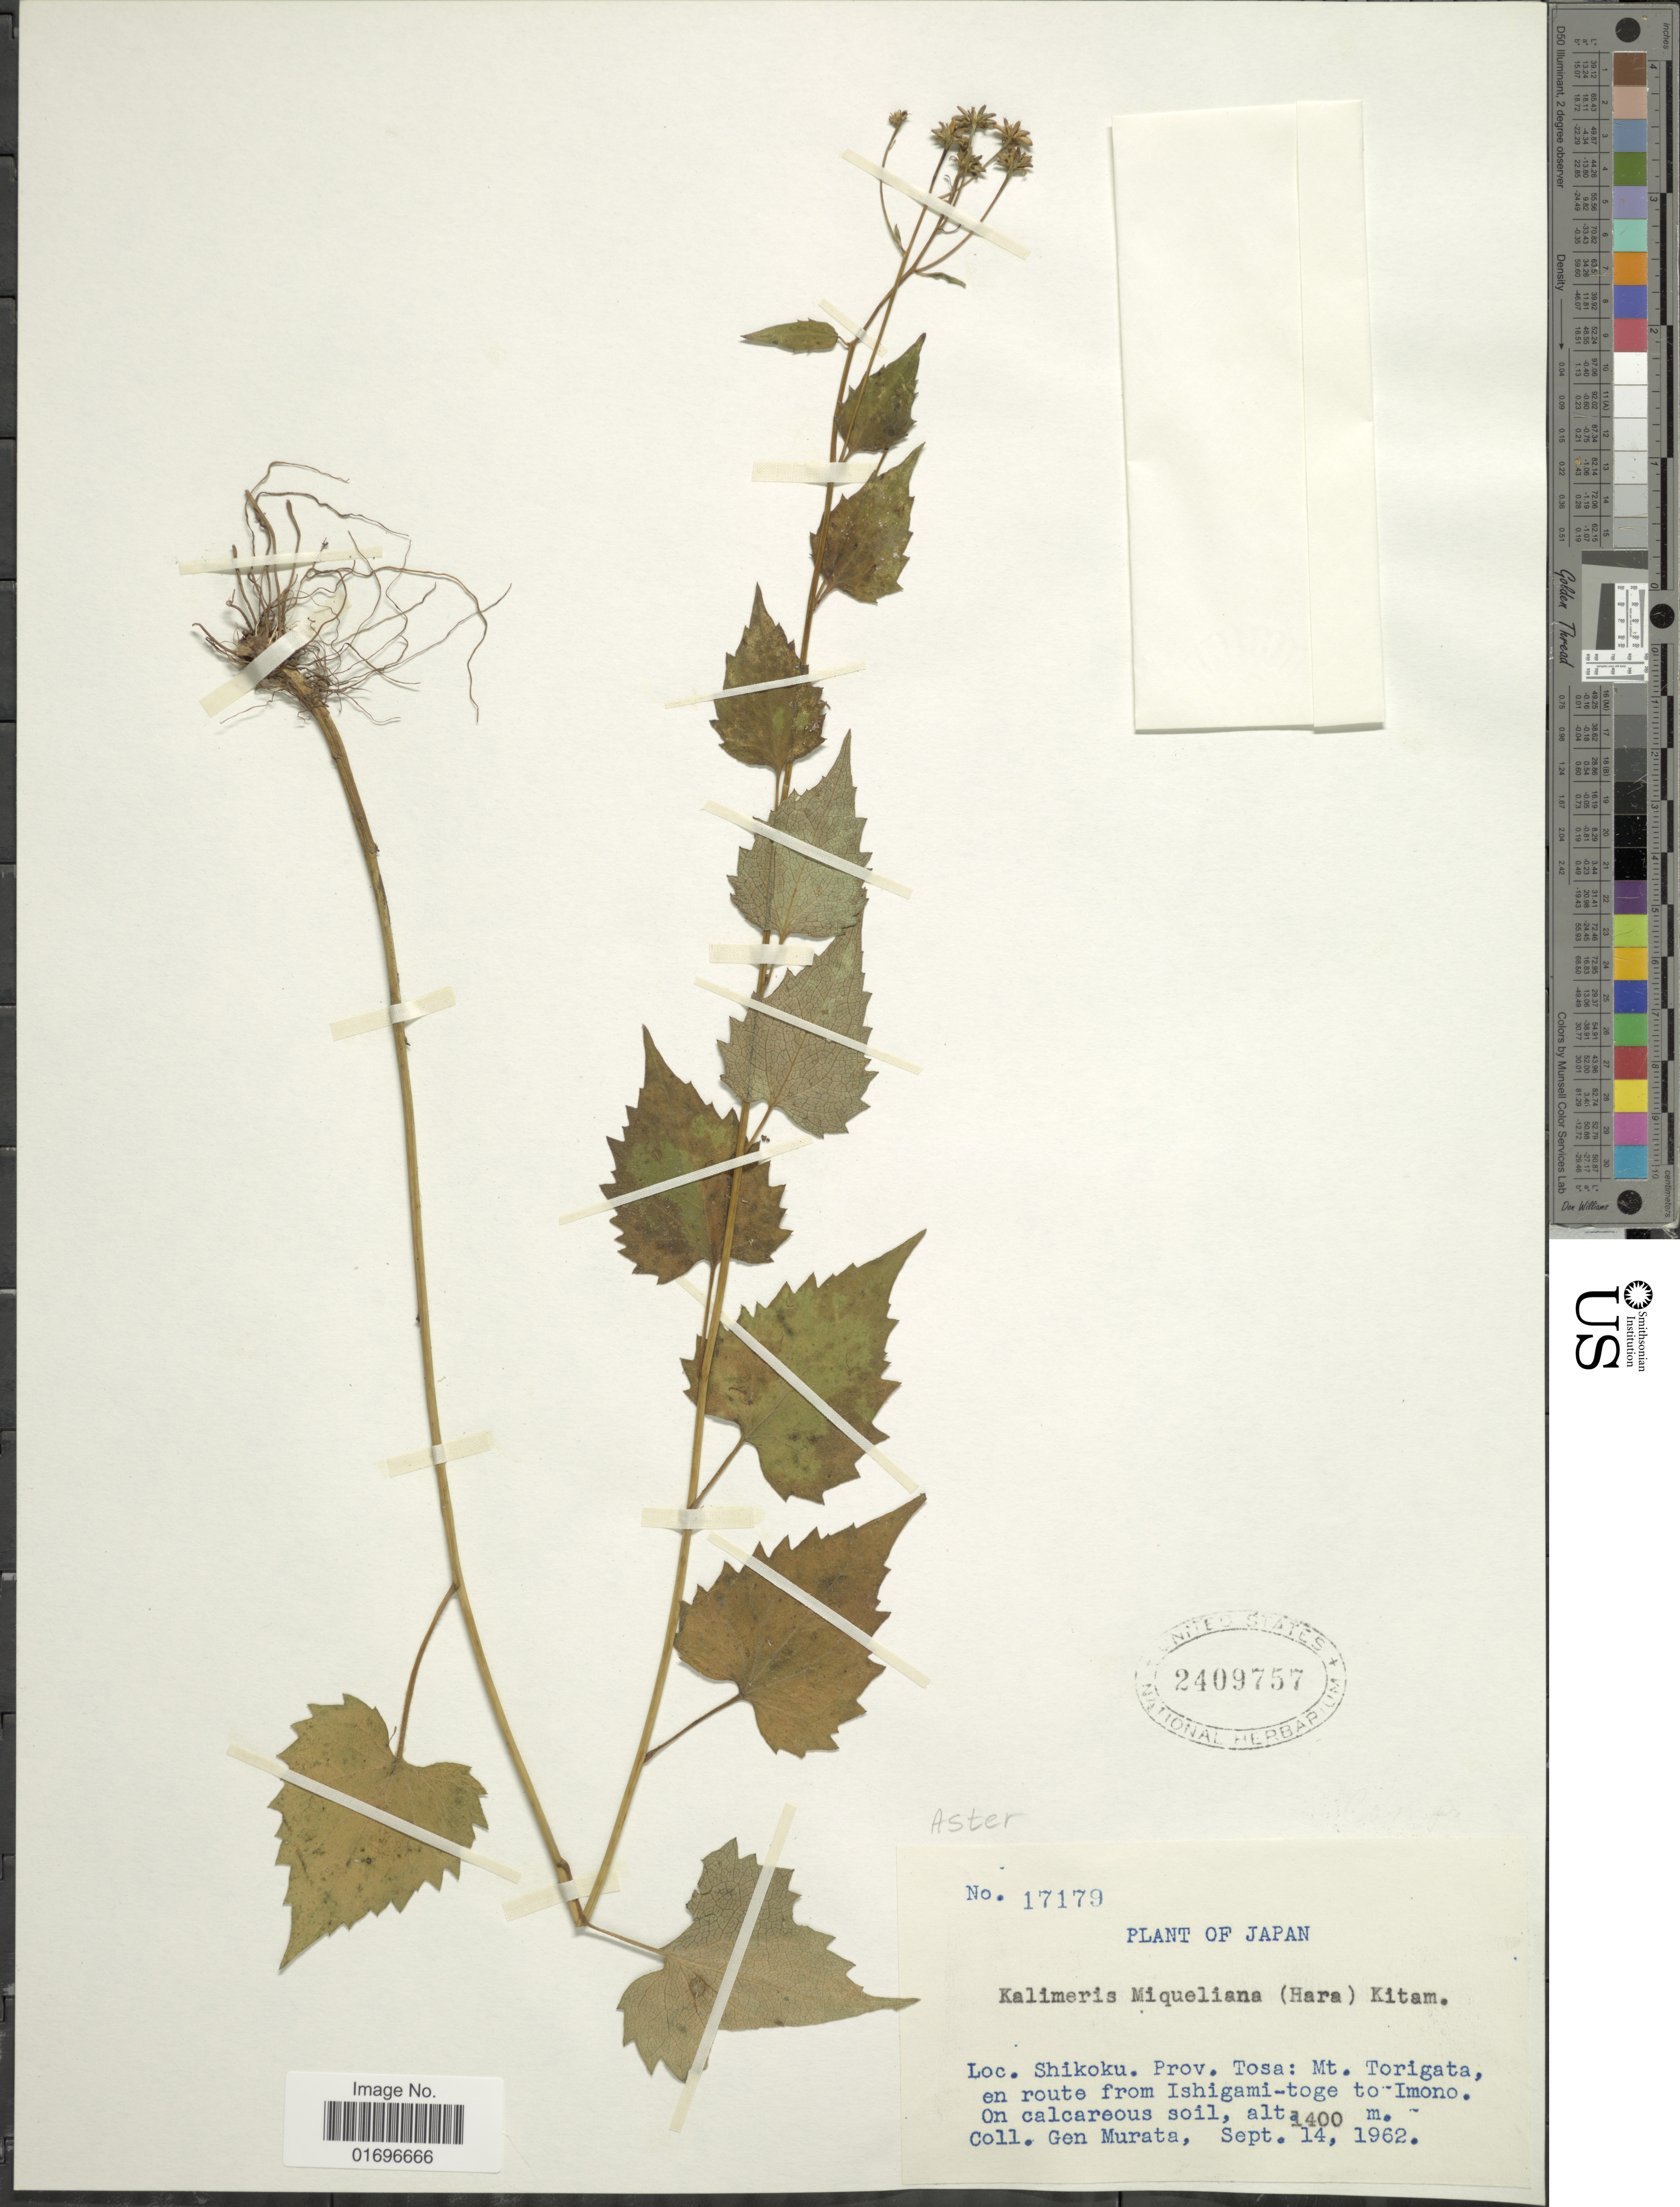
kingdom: Plantae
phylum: Tracheophyta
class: Magnoliopsida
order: Asterales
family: Asteraceae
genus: Aster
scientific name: Aster miquelianus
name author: Hara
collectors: G. Murata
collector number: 17179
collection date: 1962-09-14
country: Japan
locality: Shikoku. Prov. Tosa: Mt. Torigata, en route from Ishigami-toge to Imono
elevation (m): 1400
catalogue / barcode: US 2409757